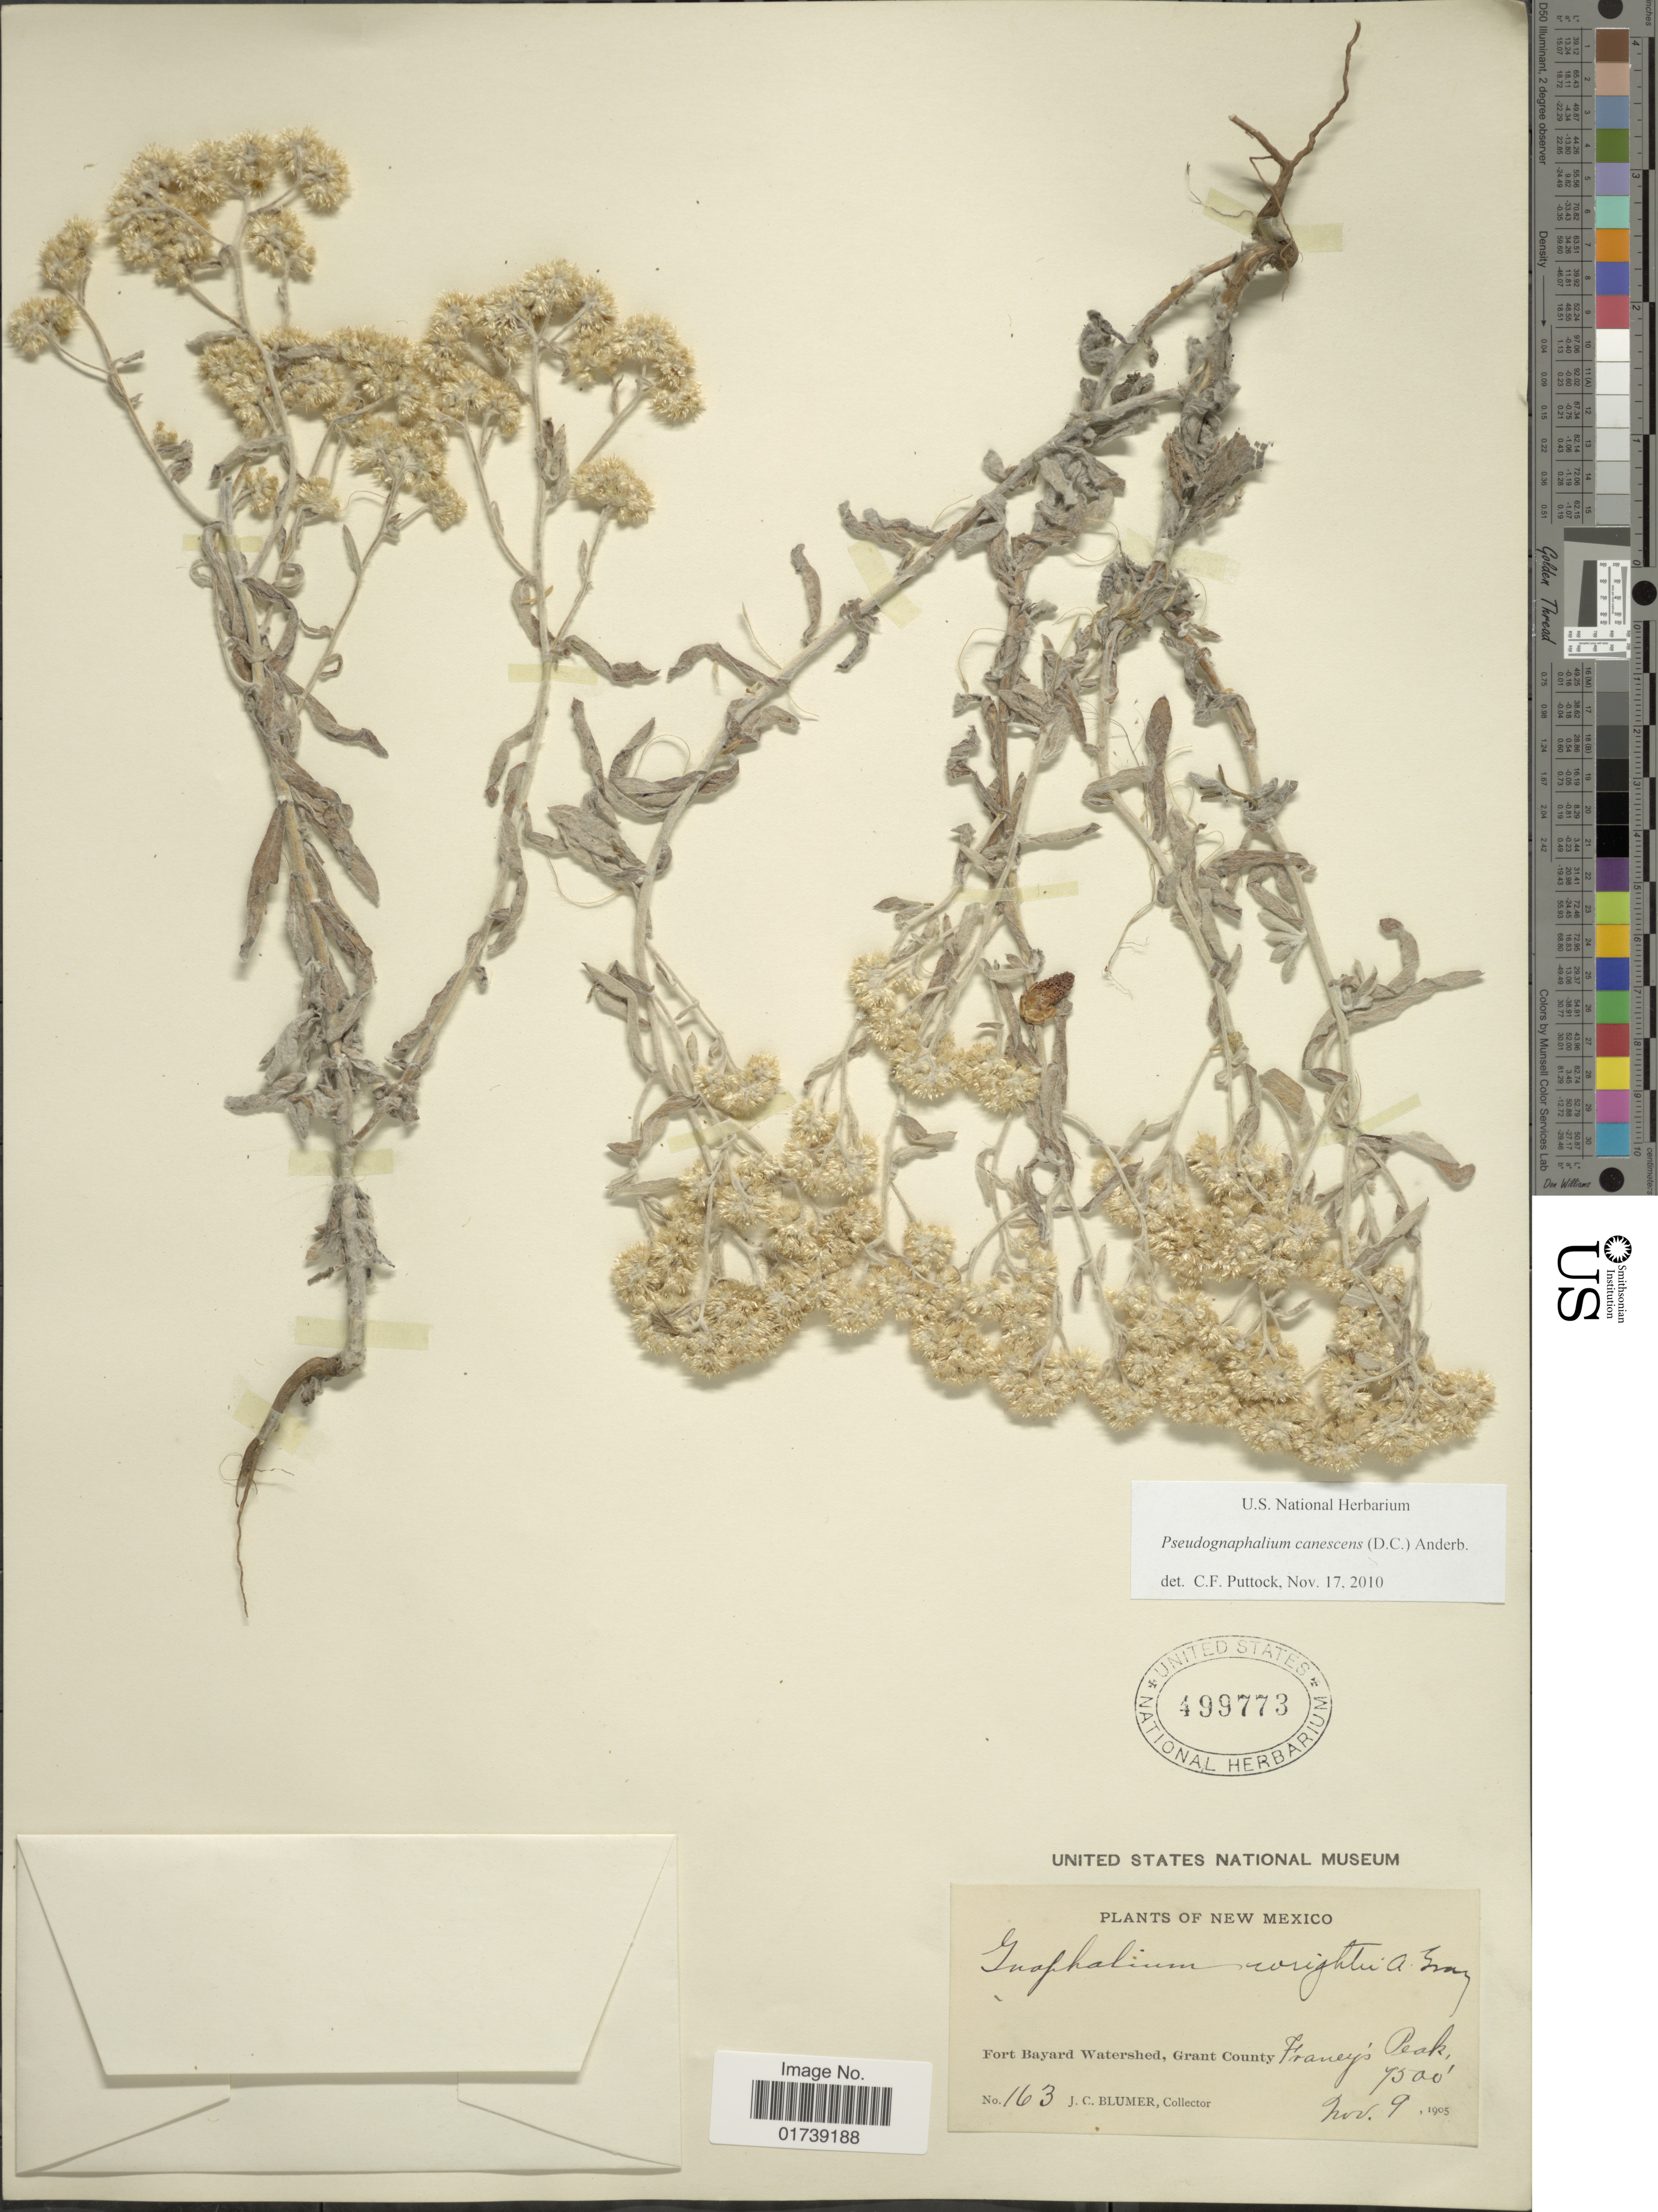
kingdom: Plantae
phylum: Tracheophyta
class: Magnoliopsida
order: Asterales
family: Asteraceae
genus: Pseudognaphalium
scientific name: Pseudognaphalium canescens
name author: (DC.) Anderb.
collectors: J. C. Blumer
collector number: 163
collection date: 1905-11-09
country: United States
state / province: New Mexico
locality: Fort Bayard Watershed, Grant County, Franey's Peak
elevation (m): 2286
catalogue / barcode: US 499773